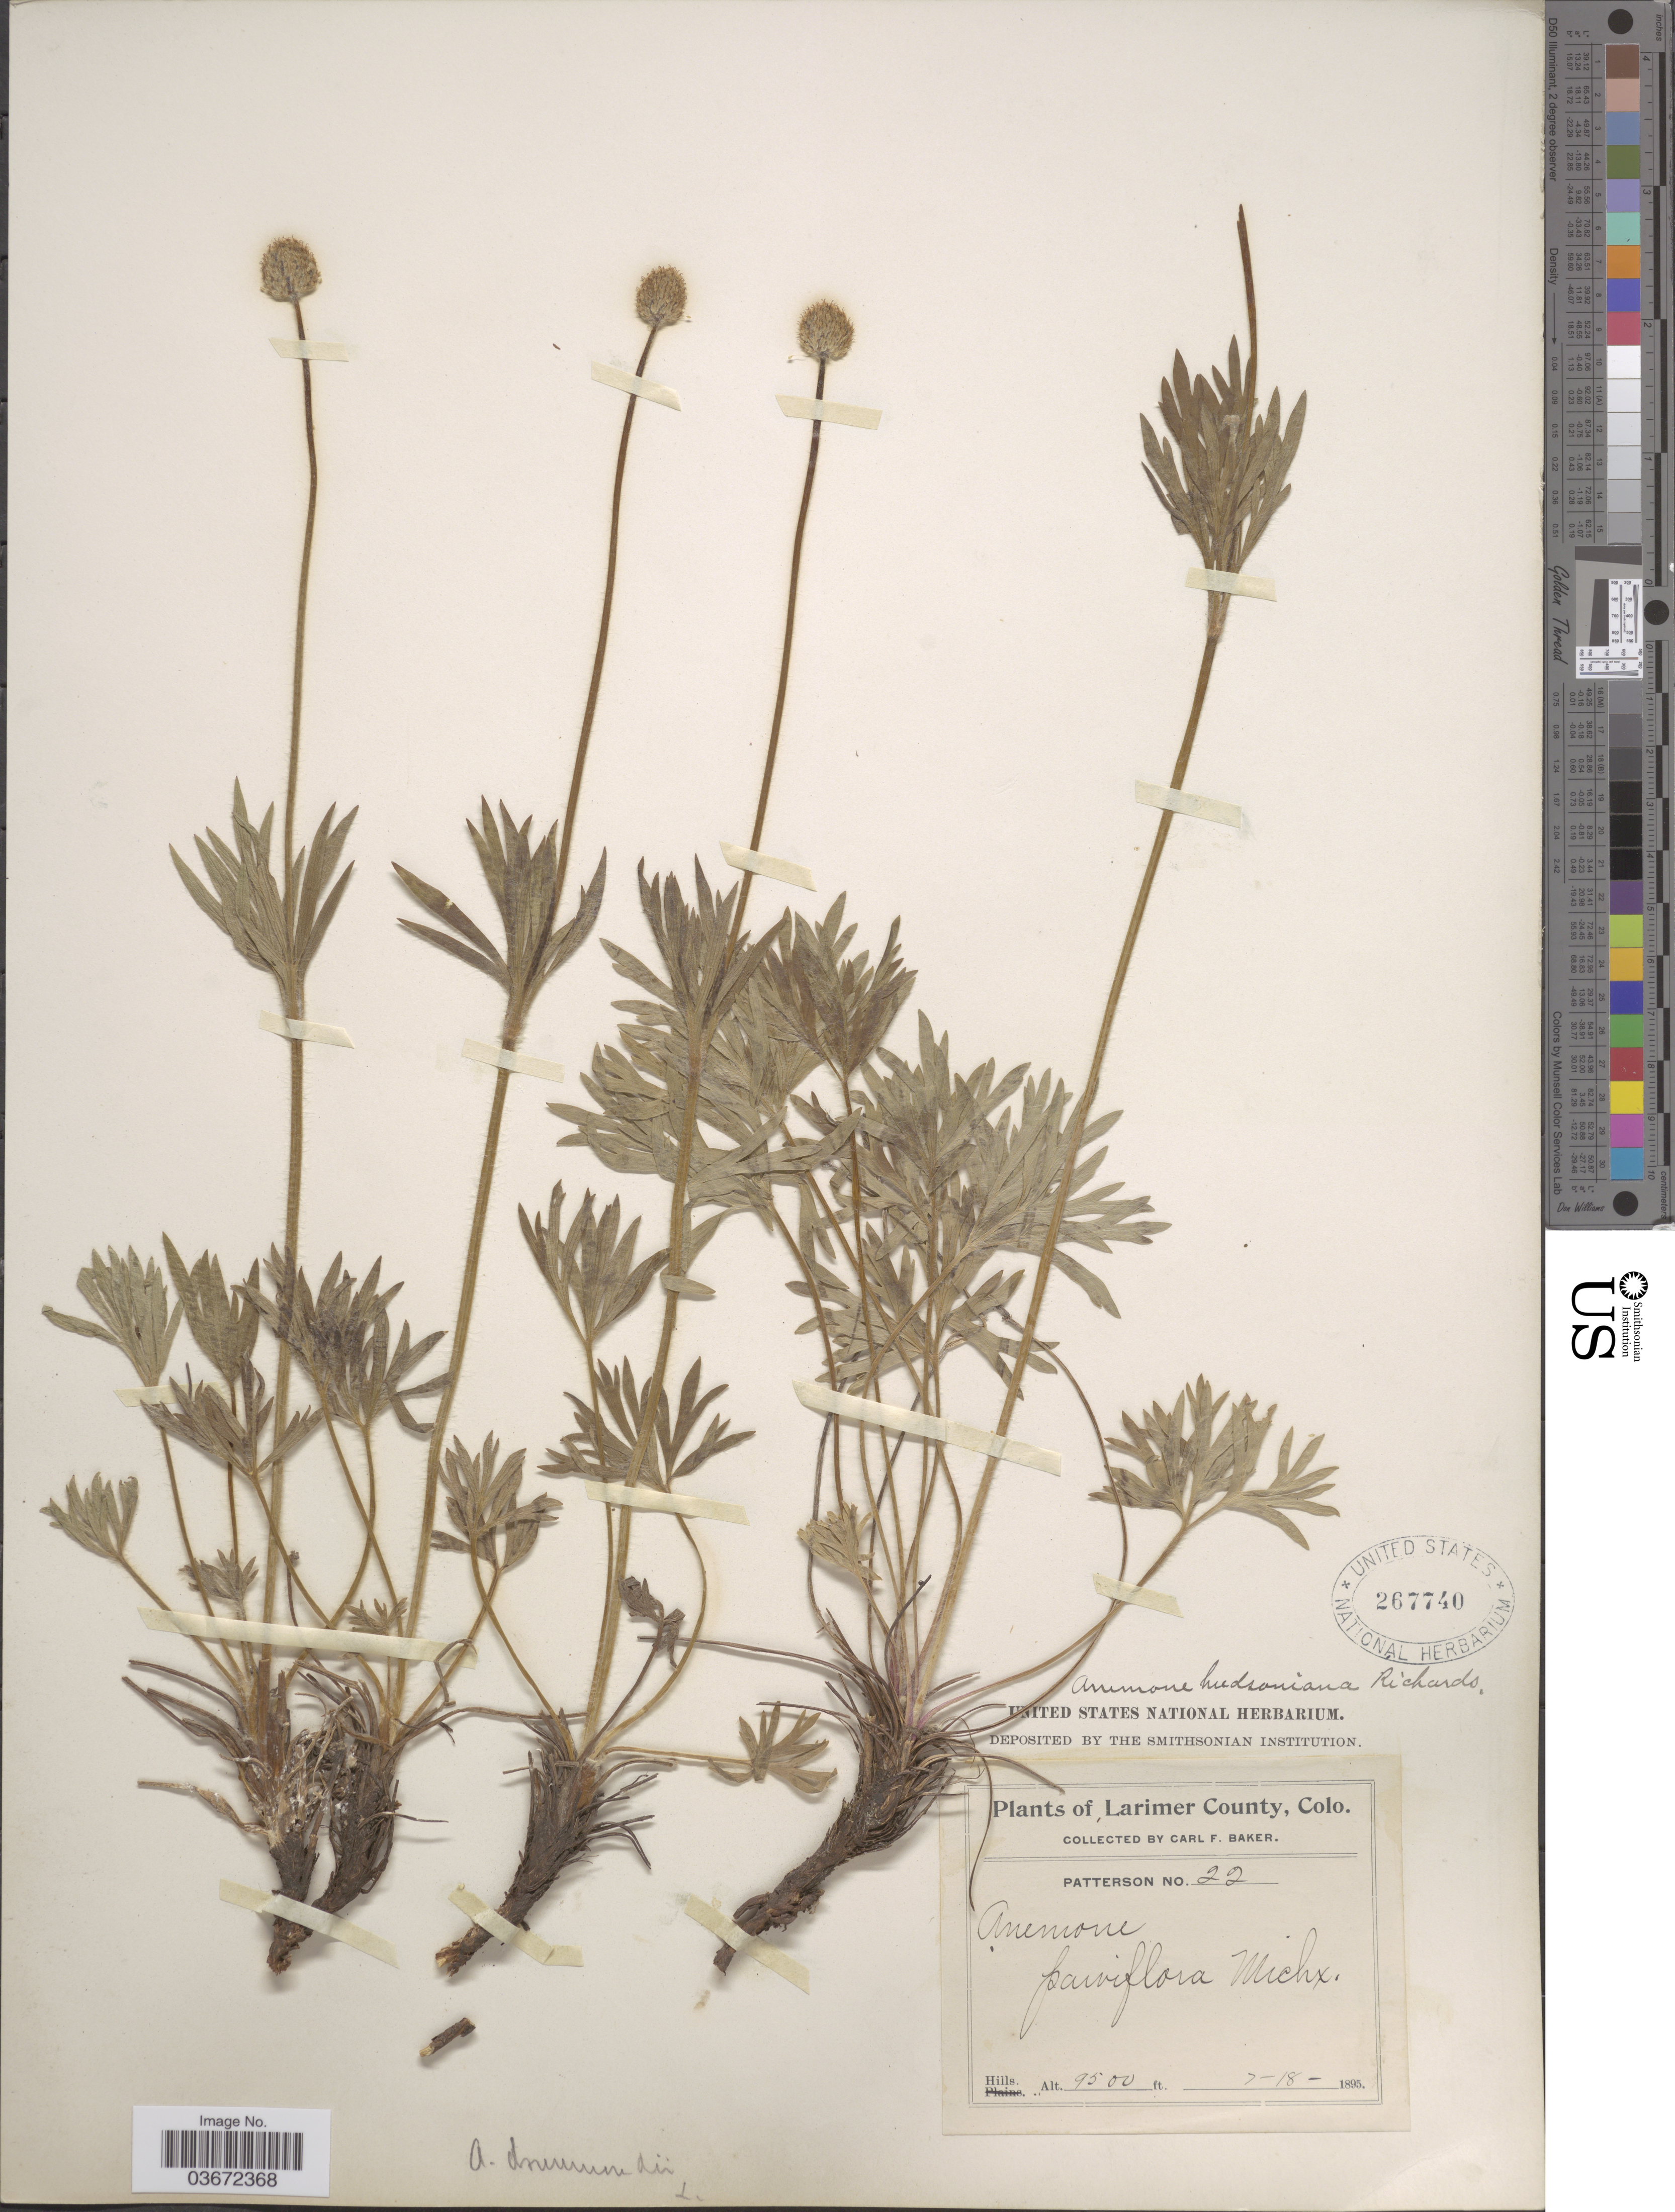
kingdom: Plantae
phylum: Tracheophyta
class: Magnoliopsida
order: Ranunculales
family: Ranunculaceae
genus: Anemone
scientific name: Anemone multifida var. hudsoniana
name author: DC.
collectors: C. F. Baker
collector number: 22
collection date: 1895-07-18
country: United States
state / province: Colorado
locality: Larimer County. Hills.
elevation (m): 2896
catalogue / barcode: US 267740